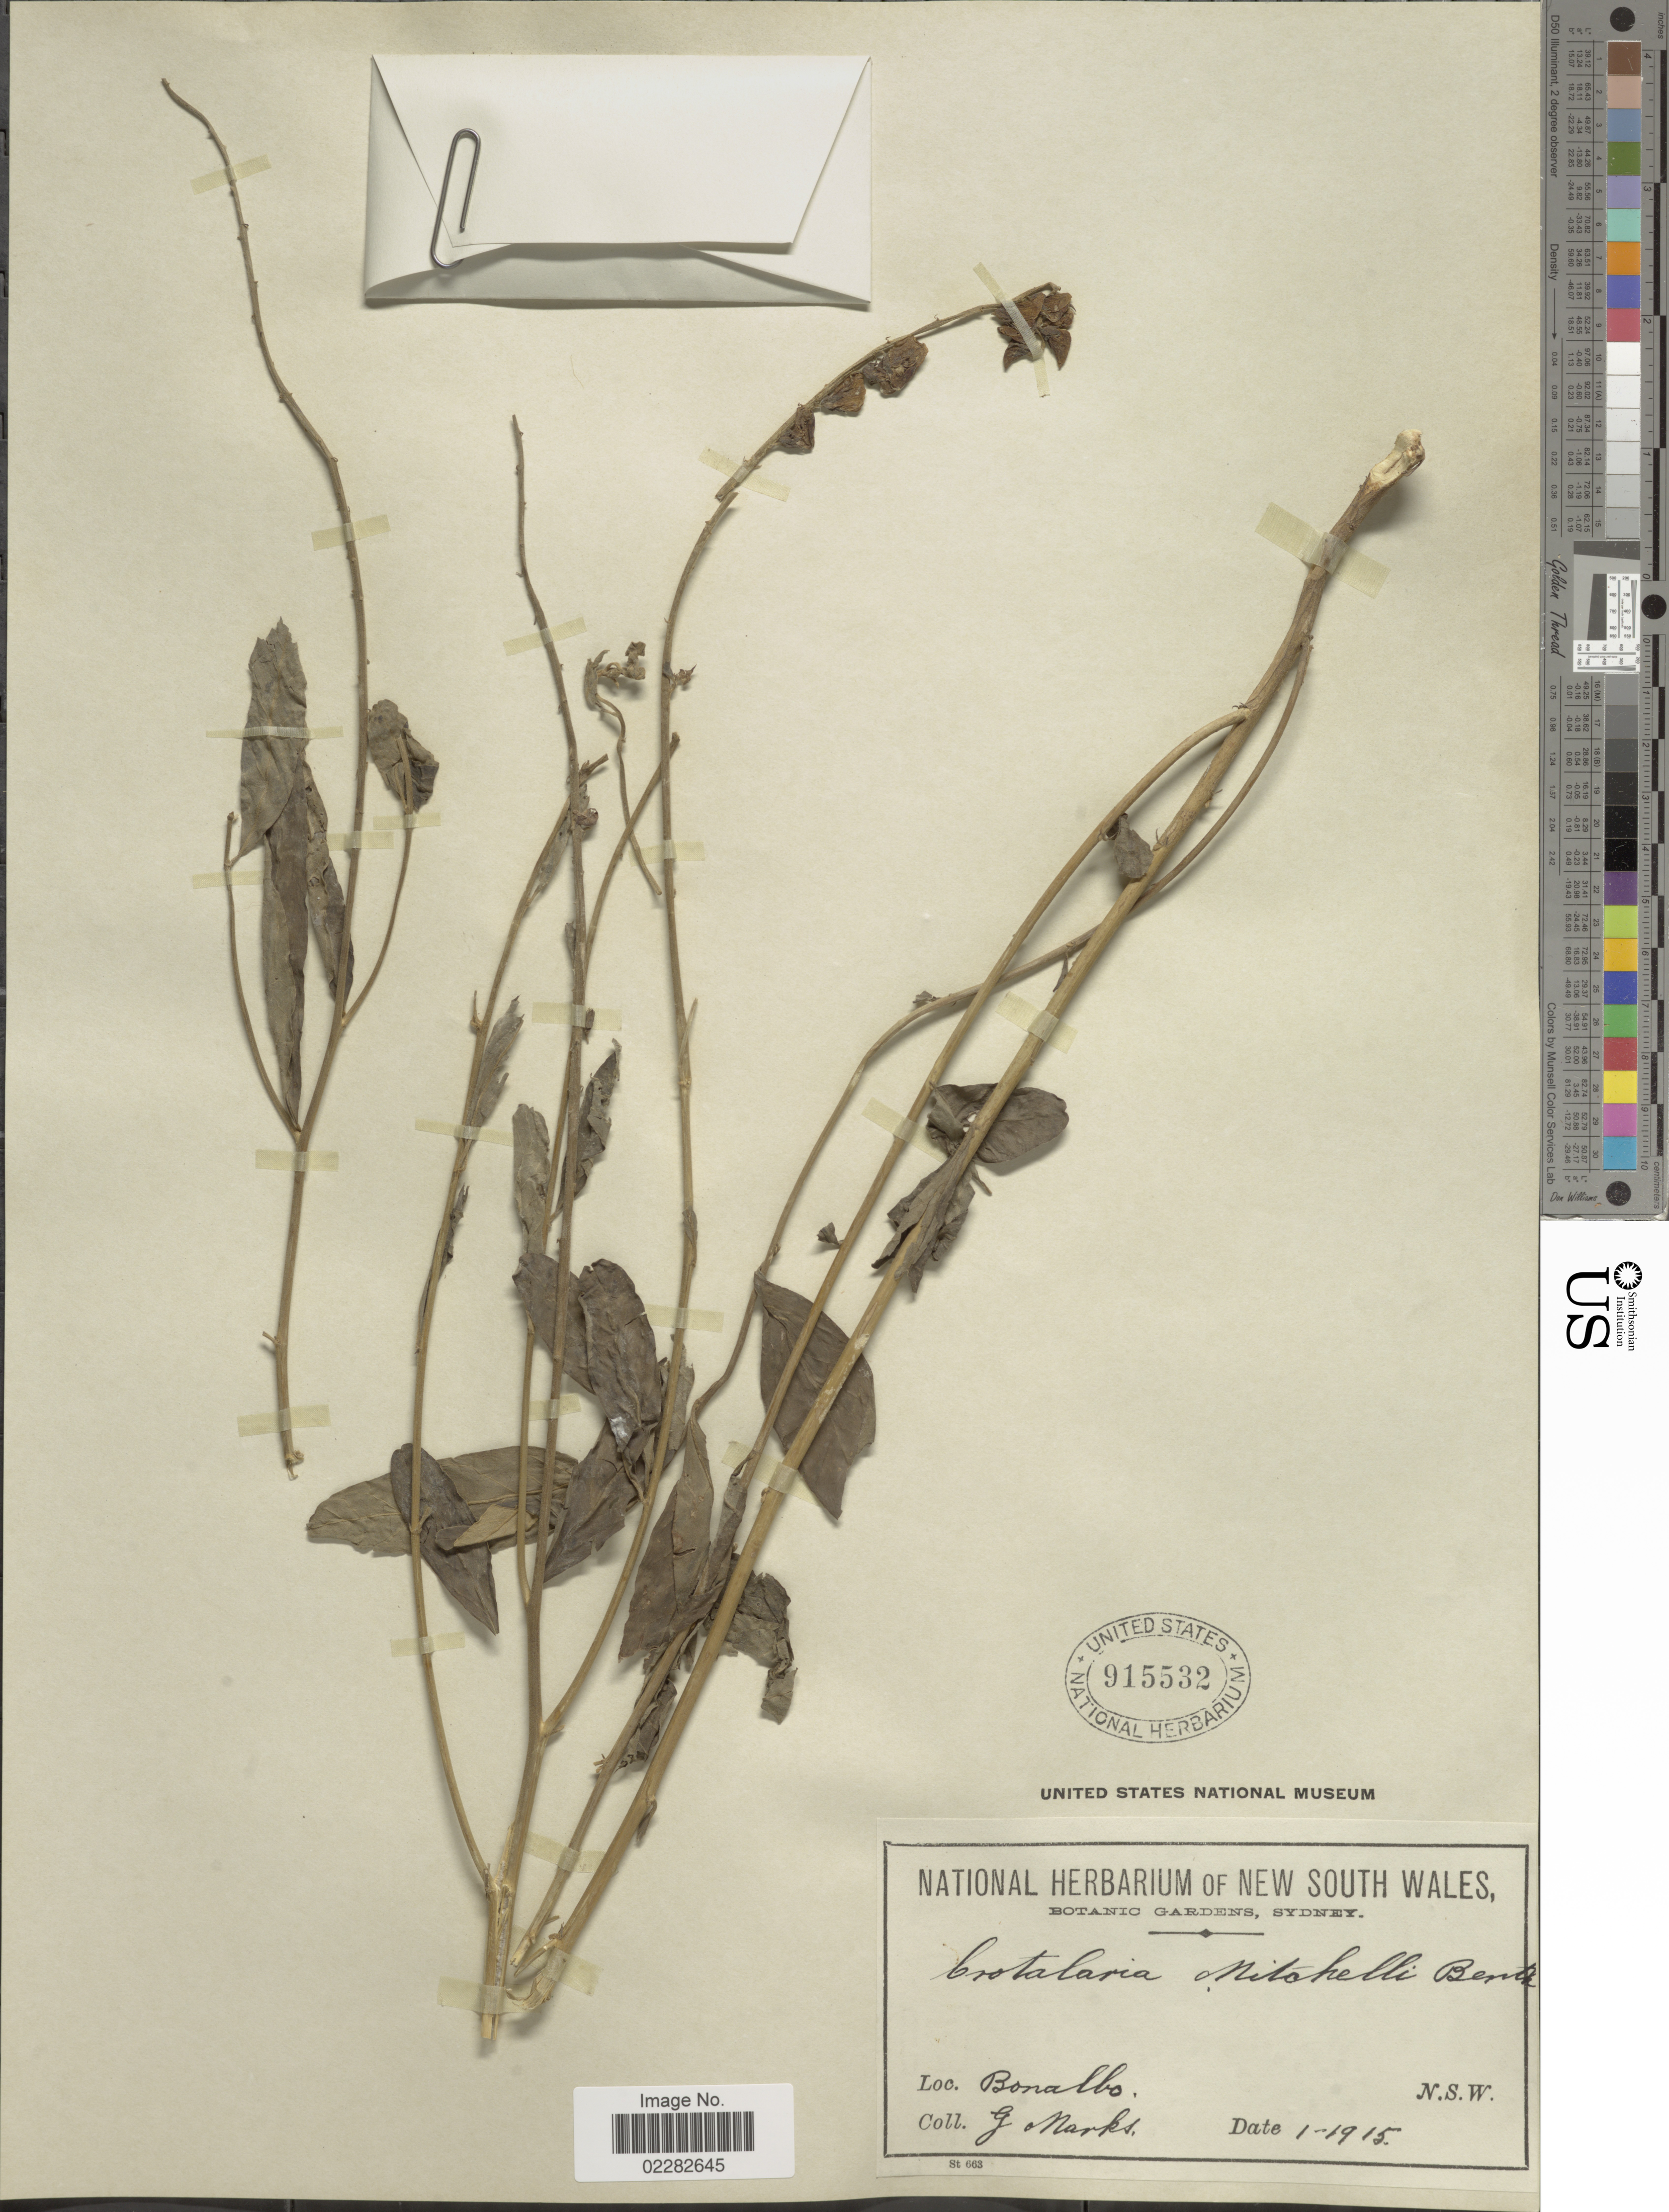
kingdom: Plantae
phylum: Tracheophyta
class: Magnoliopsida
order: Fabales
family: Fabaceae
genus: Crotalaria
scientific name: Crotalaria mitchelli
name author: F. Muell.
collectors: G. Marks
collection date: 1915-01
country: Australia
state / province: New South Wales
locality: Bonalbo.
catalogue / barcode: US 915532